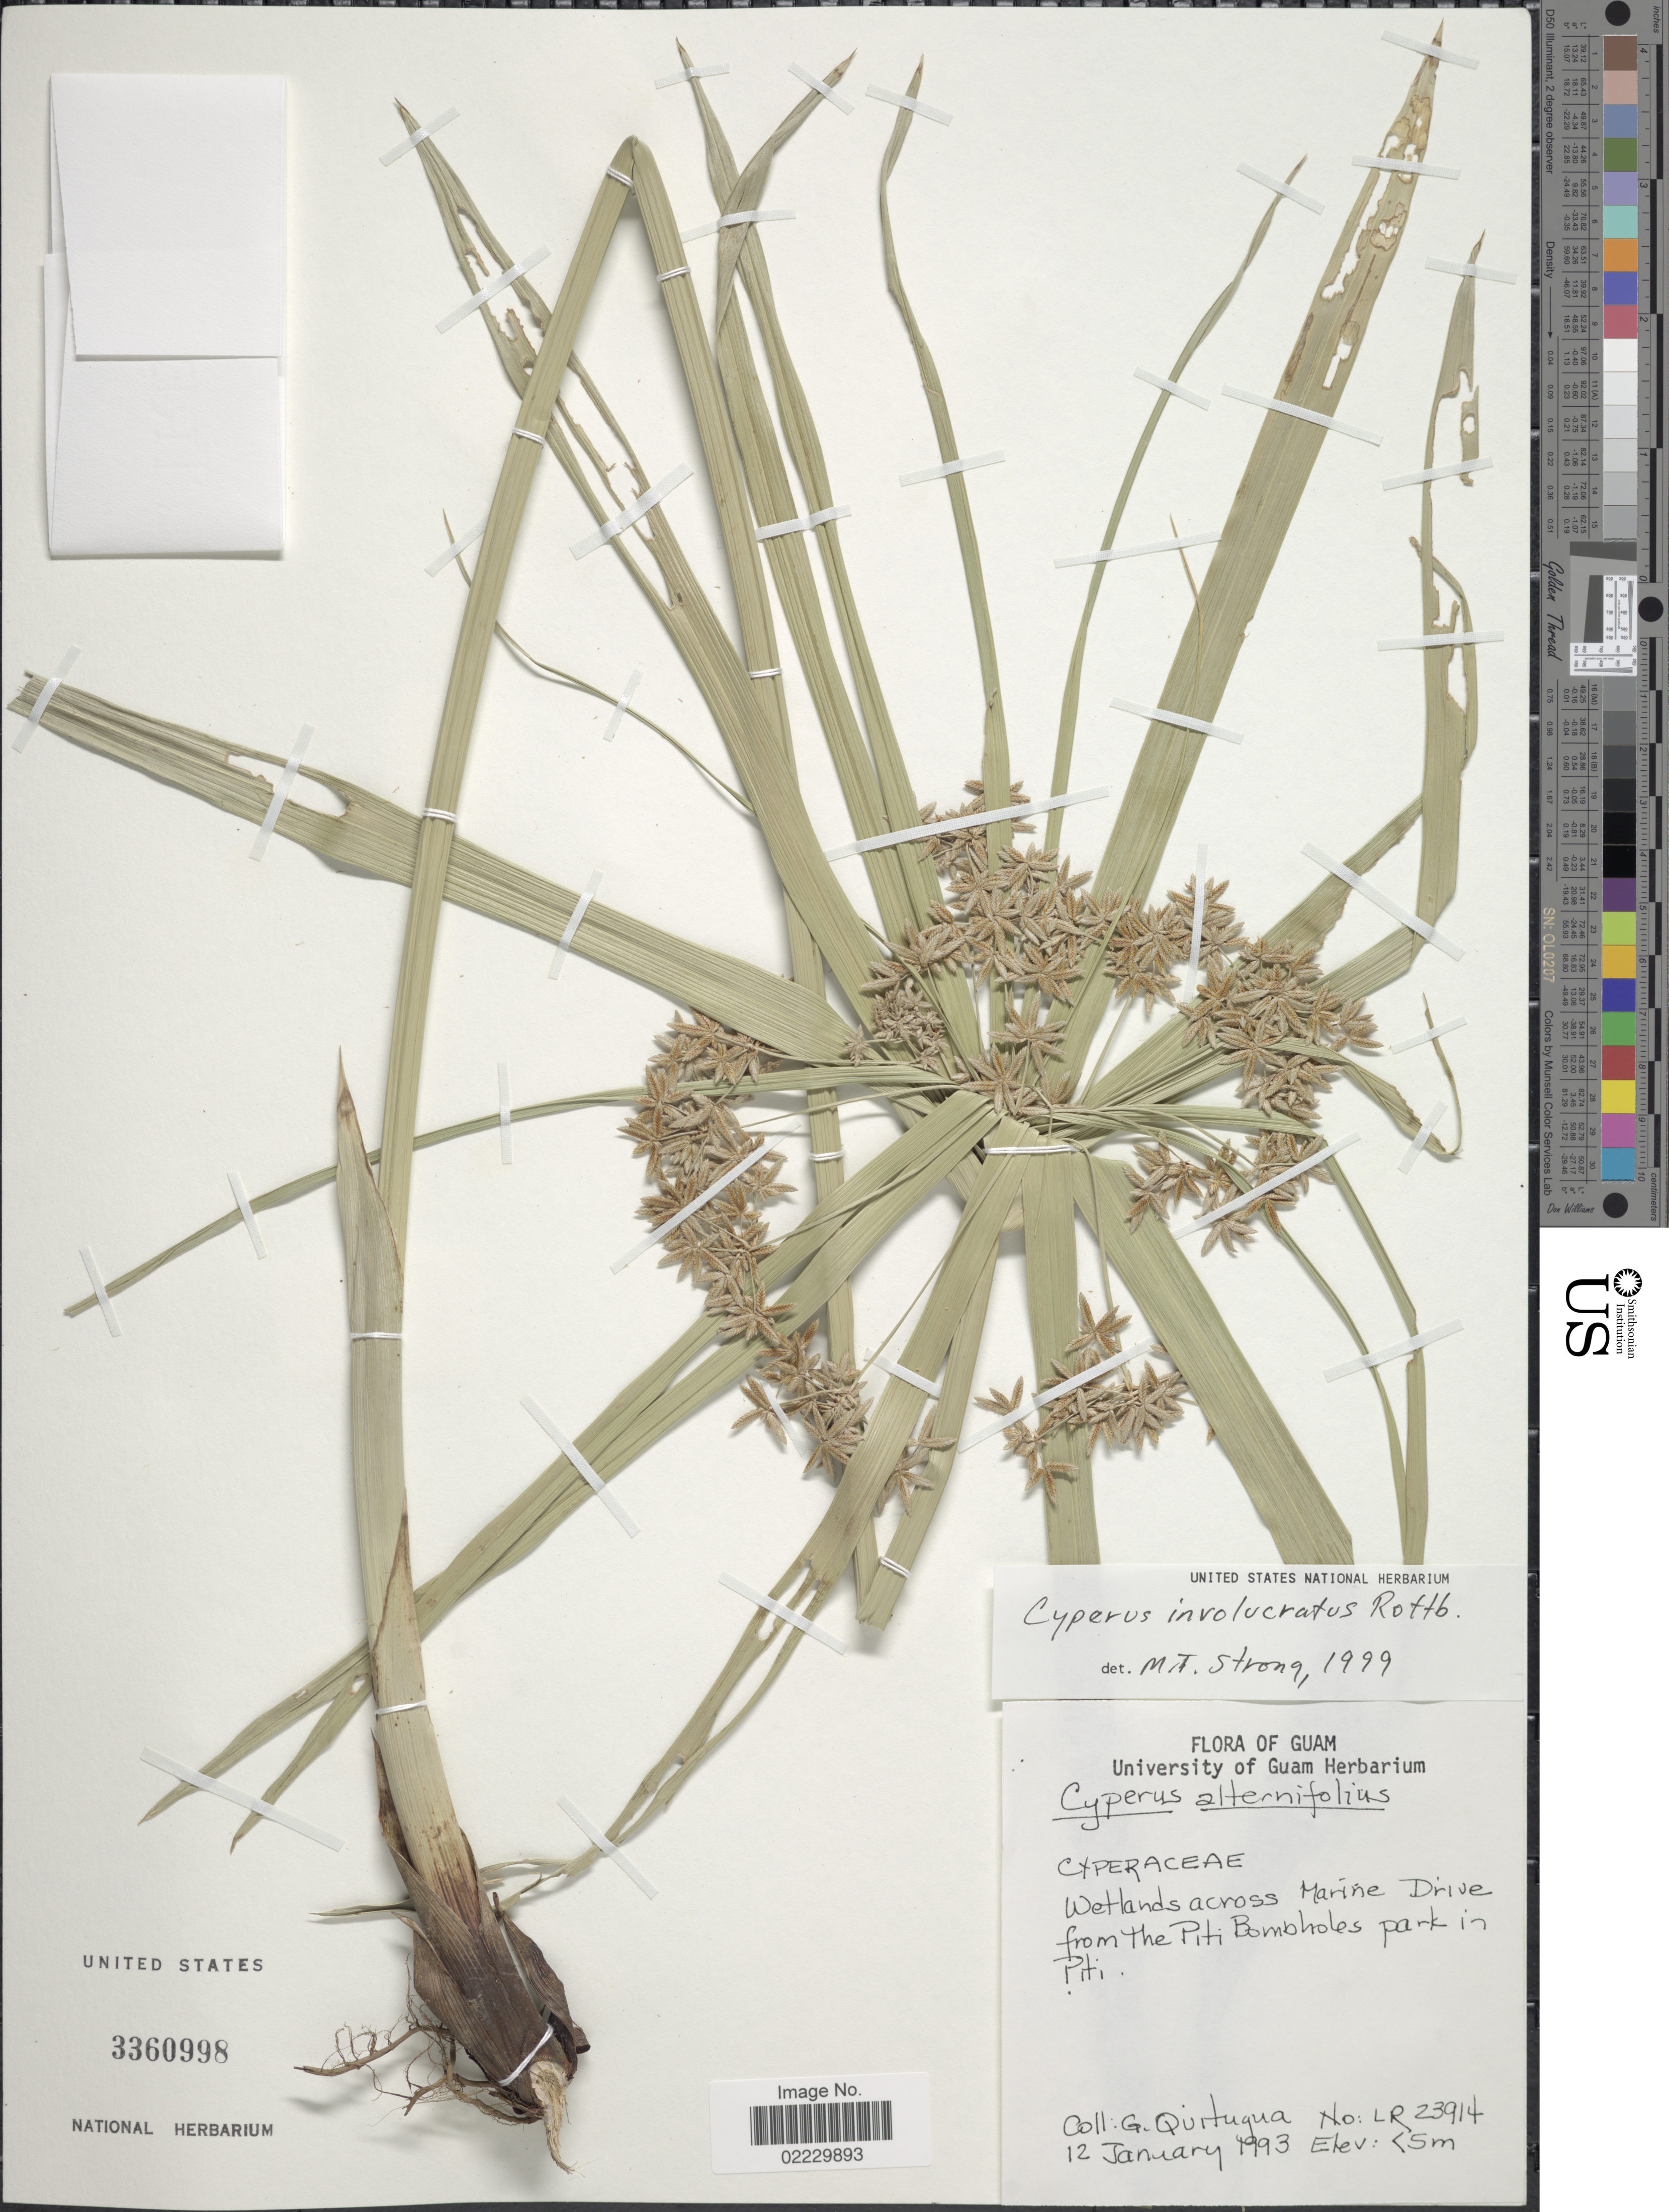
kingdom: Plantae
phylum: Tracheophyta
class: Liliopsida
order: Poales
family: Cyperaceae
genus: Cyperus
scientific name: Cyperus involucratus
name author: Rottb.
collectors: G. Quitugua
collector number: LR 23914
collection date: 1993-01-12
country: Guam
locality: Mawetlands across Marine Drive from the Piti Bombholes park in Piti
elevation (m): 5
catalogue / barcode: US 3360998